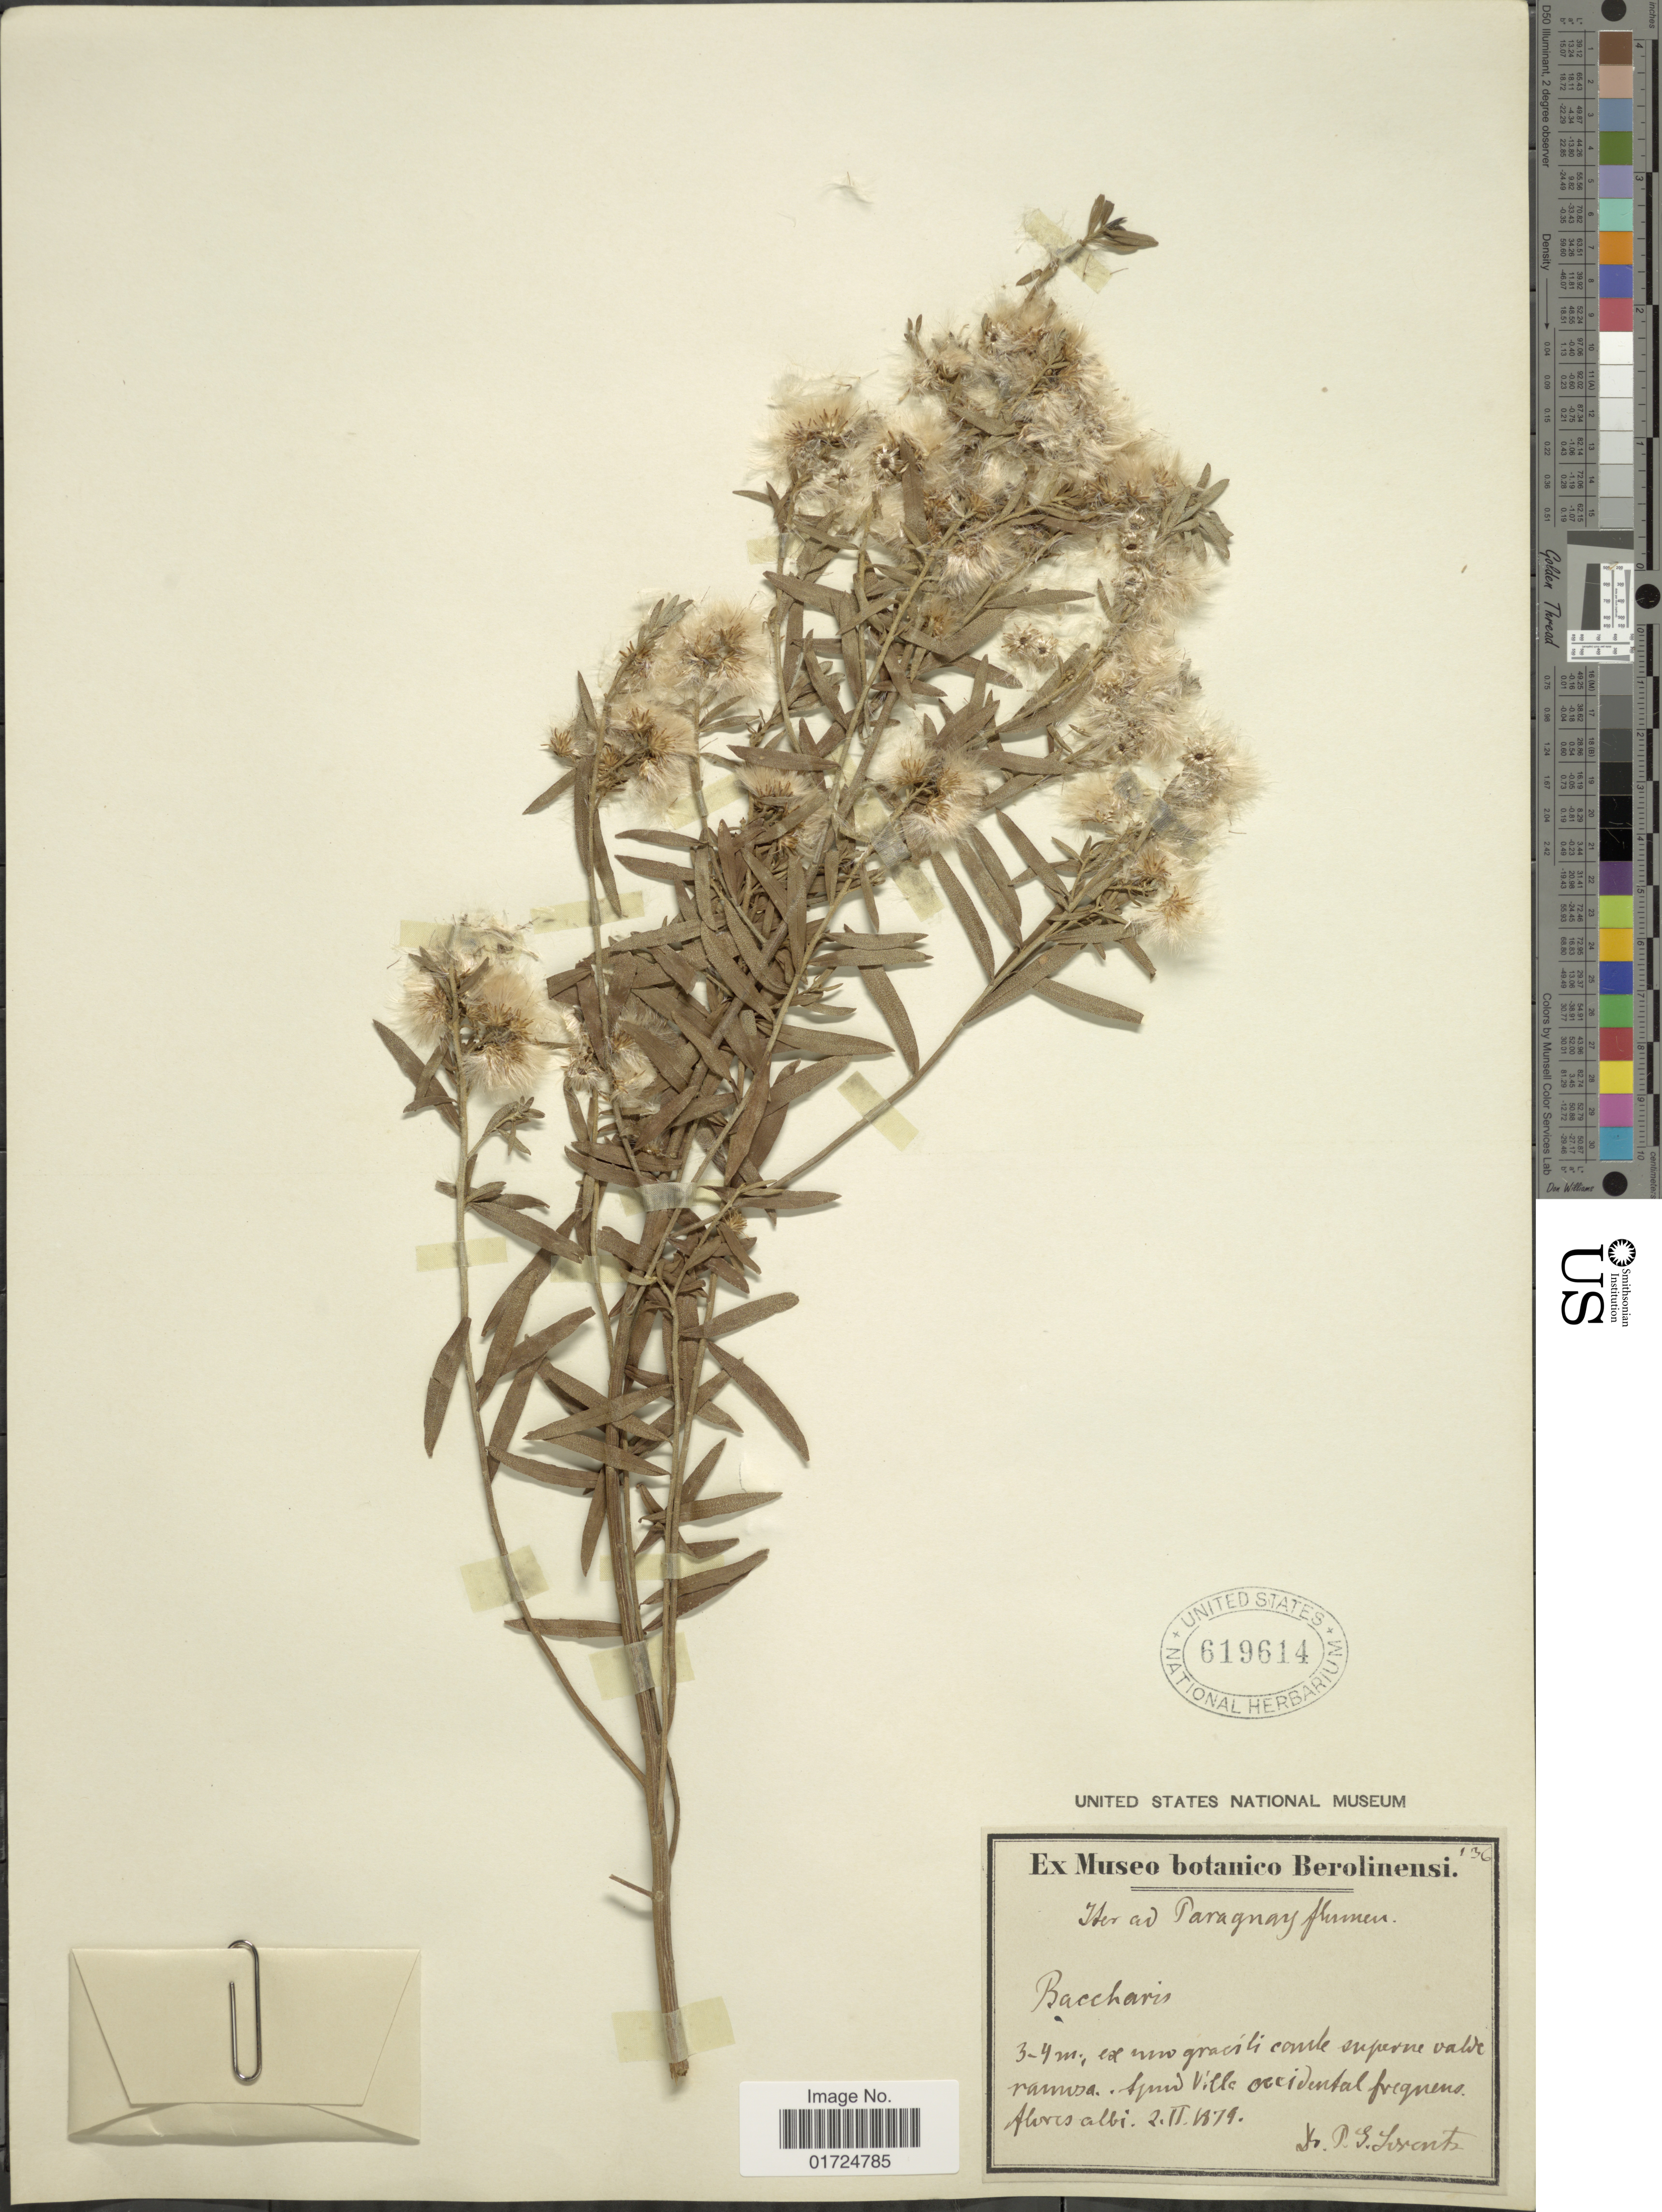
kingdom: Plantae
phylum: Tracheophyta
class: Magnoliopsida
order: Asterales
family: Asteraceae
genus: Baccharis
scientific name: Baccharis dracunculifolia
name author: DC.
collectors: P. G. Lorentz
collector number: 136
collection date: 1879-02-02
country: Paraguay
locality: Apud Villa occidental frequens.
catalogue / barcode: US 619614